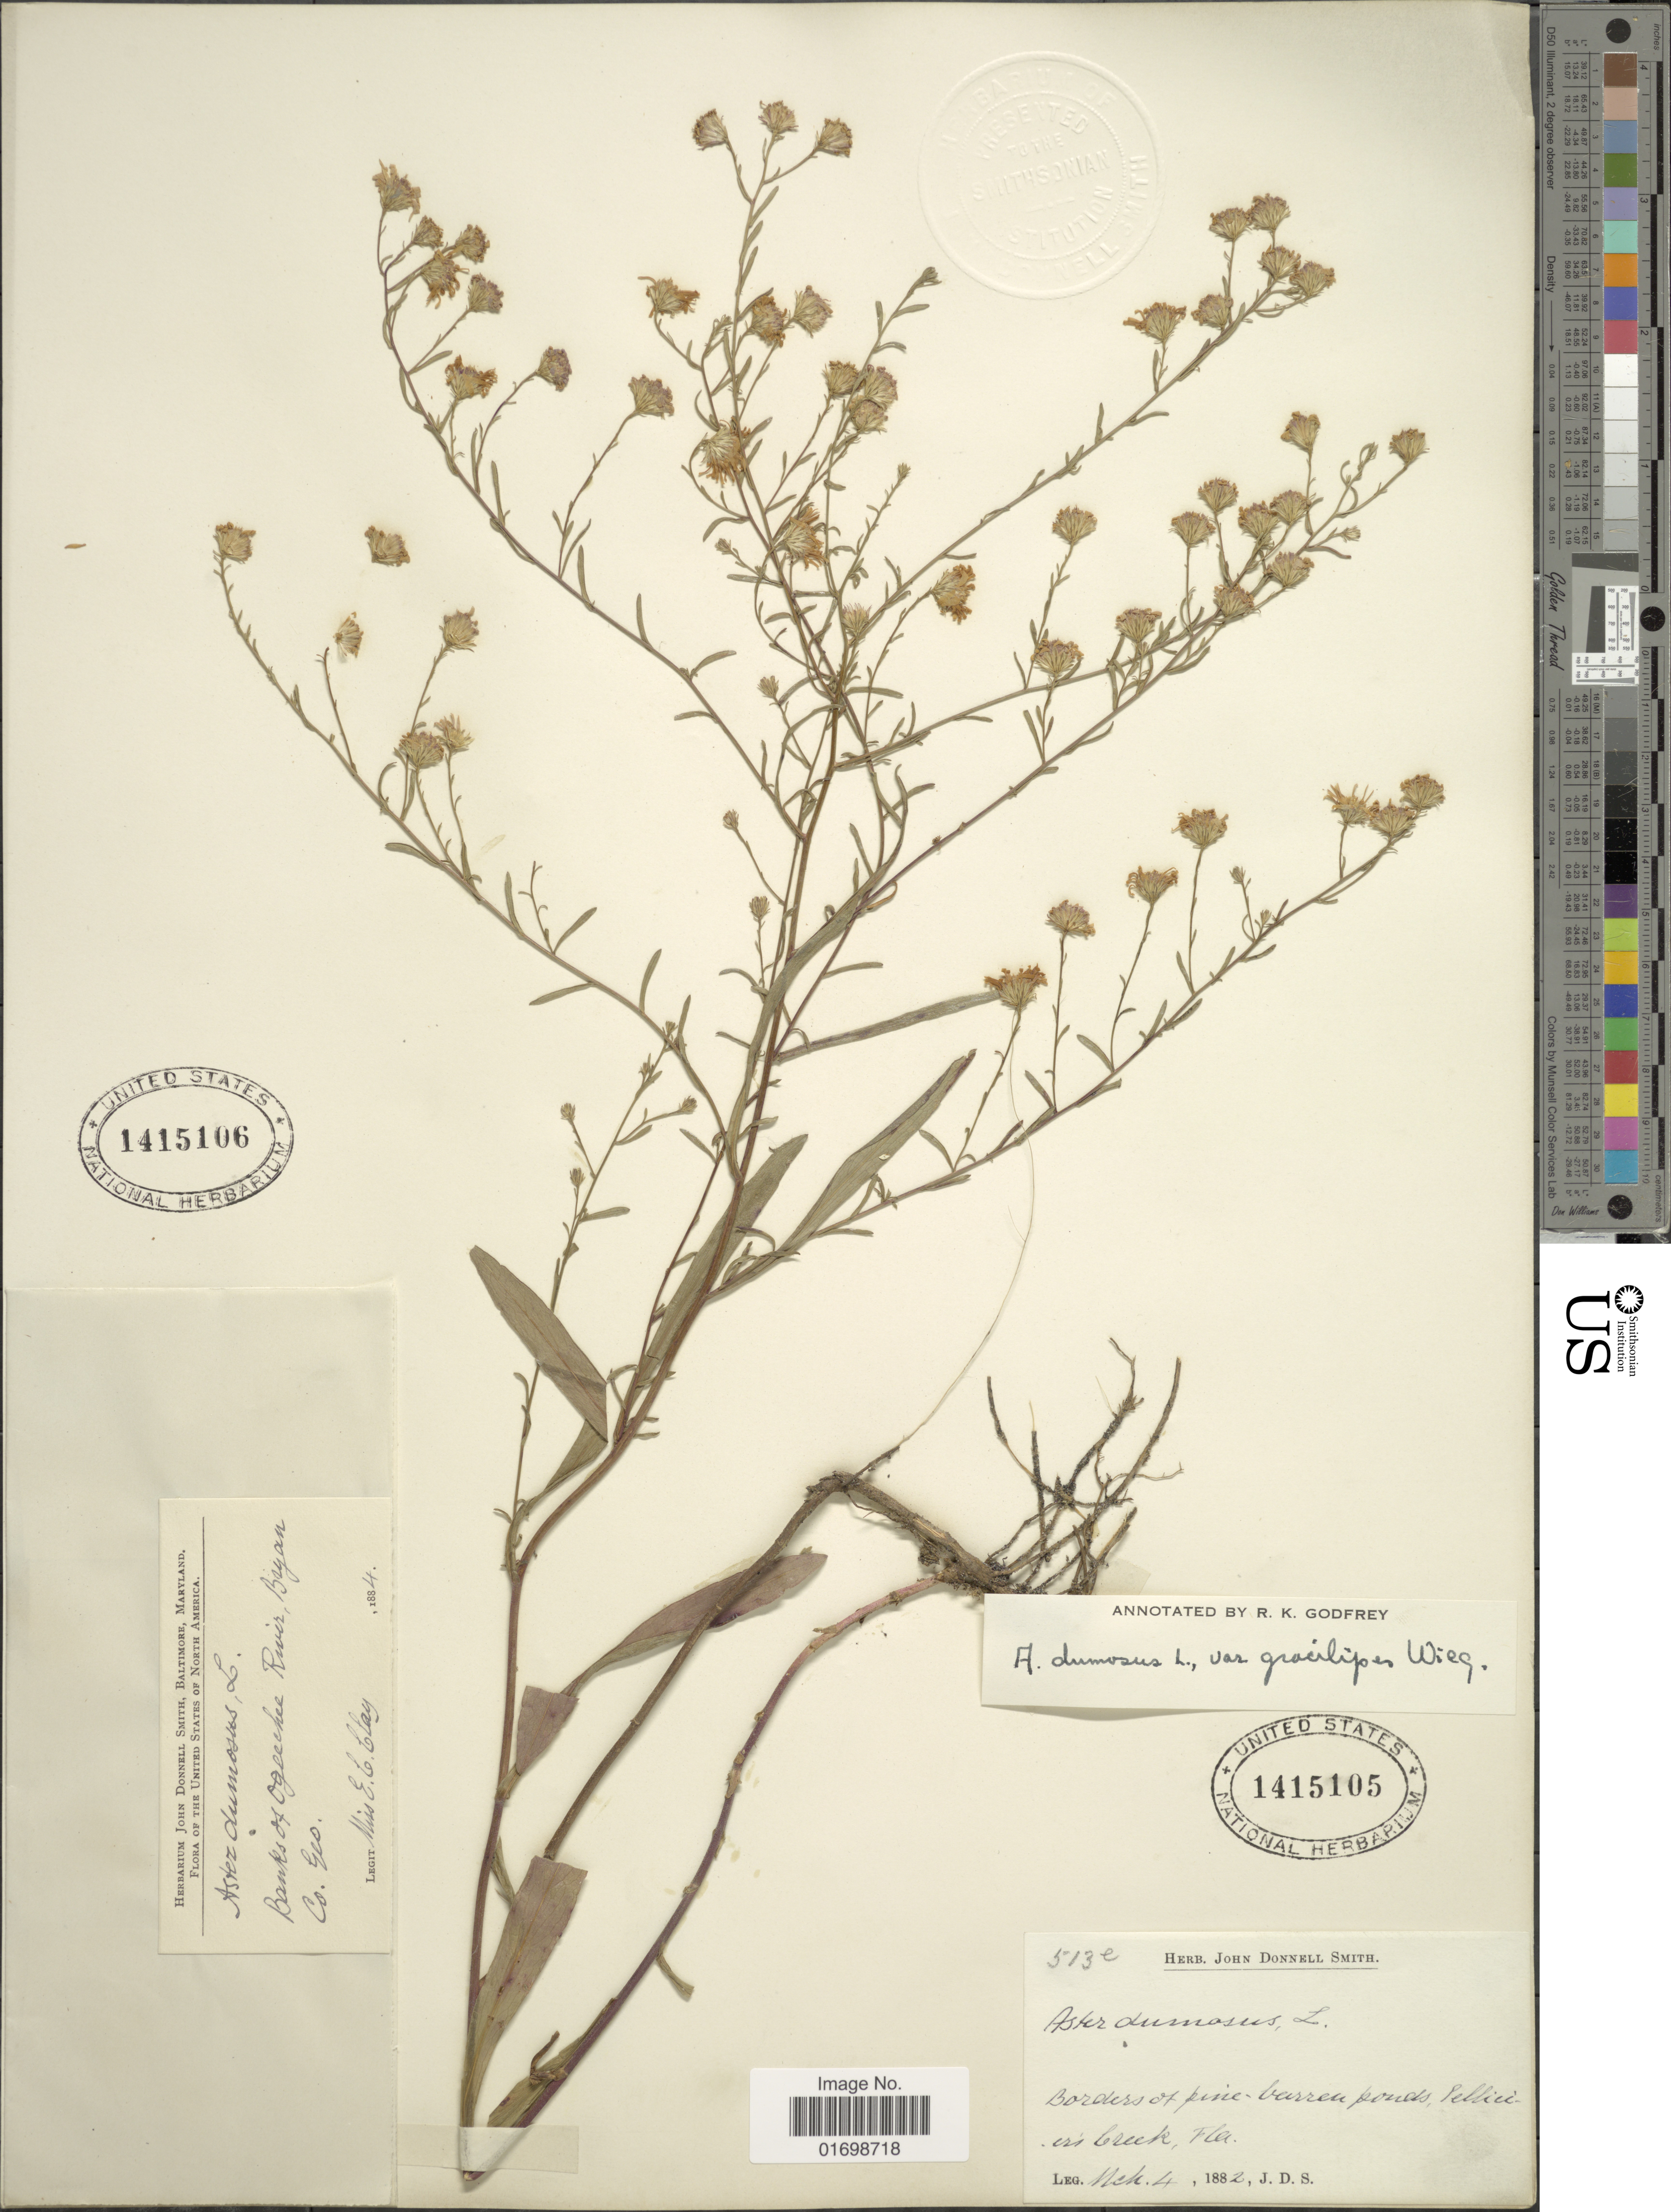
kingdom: Plantae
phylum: Tracheophyta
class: Magnoliopsida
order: Asterales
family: Asteraceae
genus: Symphyotrichum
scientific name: Symphyotrichum dumosum var. gracilipes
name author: (Wiegand) G.L. Nesom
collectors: J. Donnell Smith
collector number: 513e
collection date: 1882-03-04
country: United States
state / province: Florida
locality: Borders of pine-barren ponds, Pellicer Creek, Fla.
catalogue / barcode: US 1415105